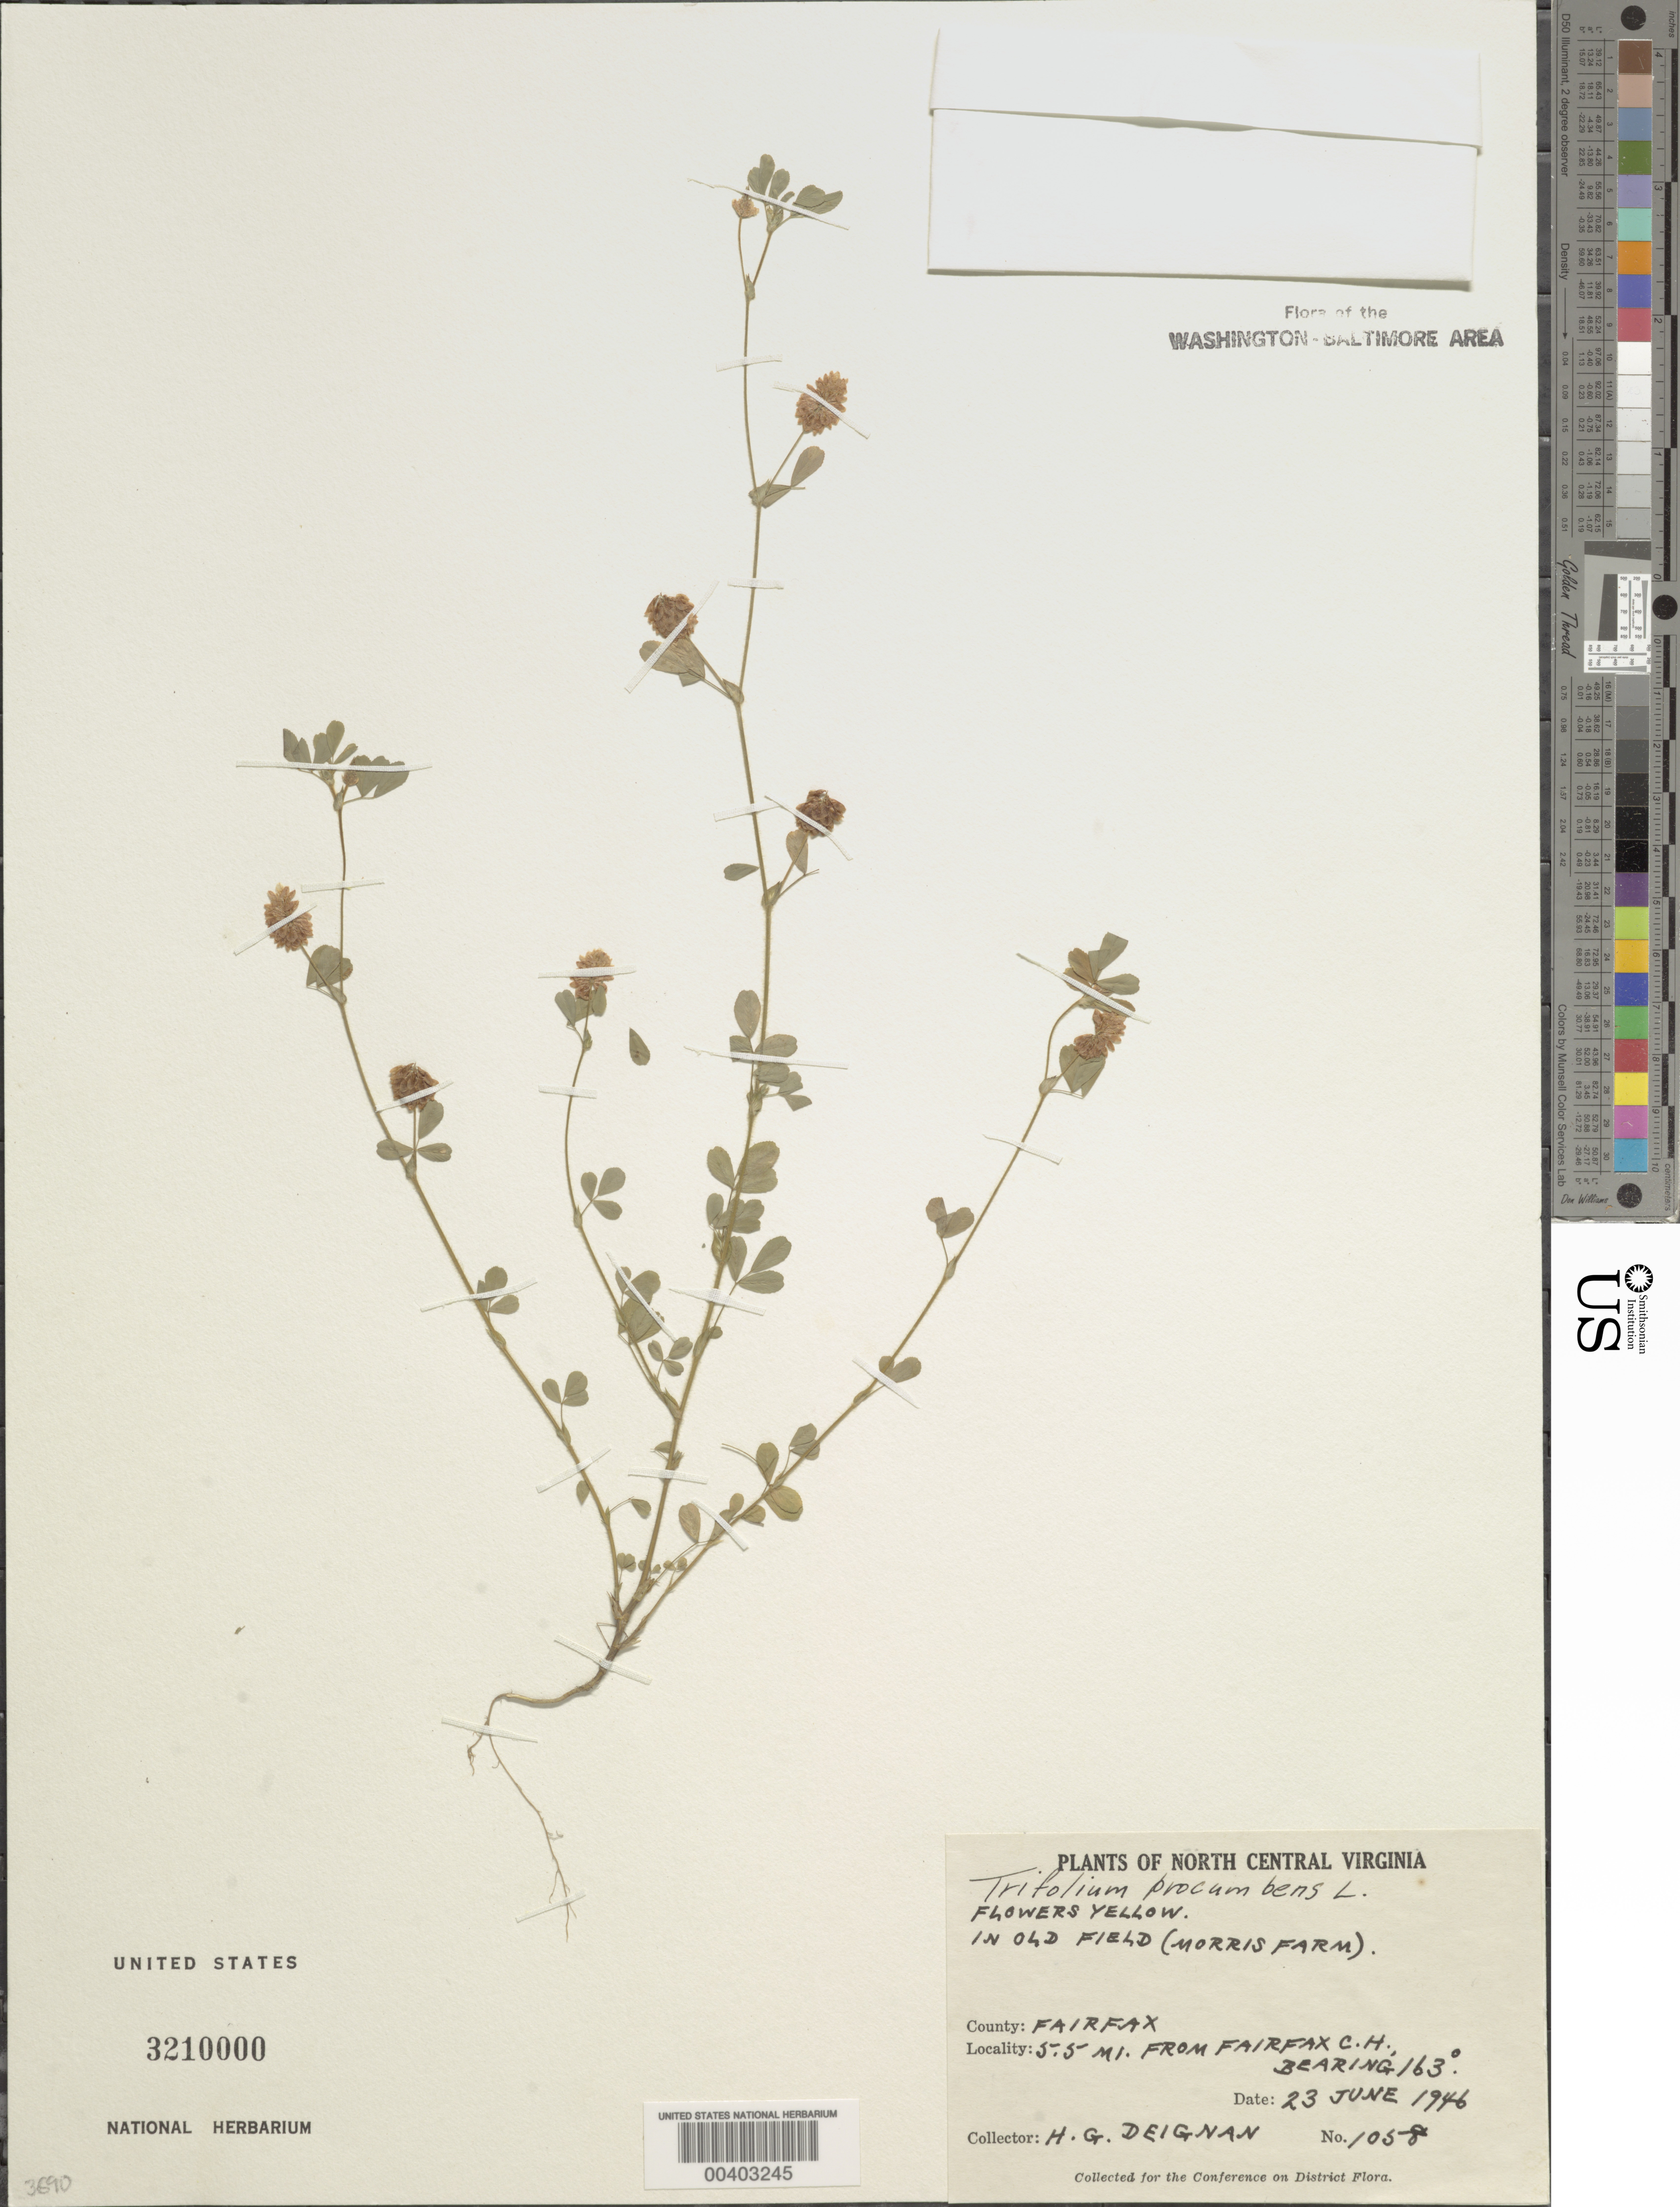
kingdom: Plantae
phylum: Tracheophyta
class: Magnoliopsida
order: Fabales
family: Fabaceae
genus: Trifolium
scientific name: Trifolium campestre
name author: Schreb.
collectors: H. Deignan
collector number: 1058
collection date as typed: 23 Jun 1946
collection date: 1946-06-23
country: United States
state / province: Virginia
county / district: Fairfax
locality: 5.5 mi. from Fairfax County Courthouse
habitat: In old field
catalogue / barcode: US 3210000